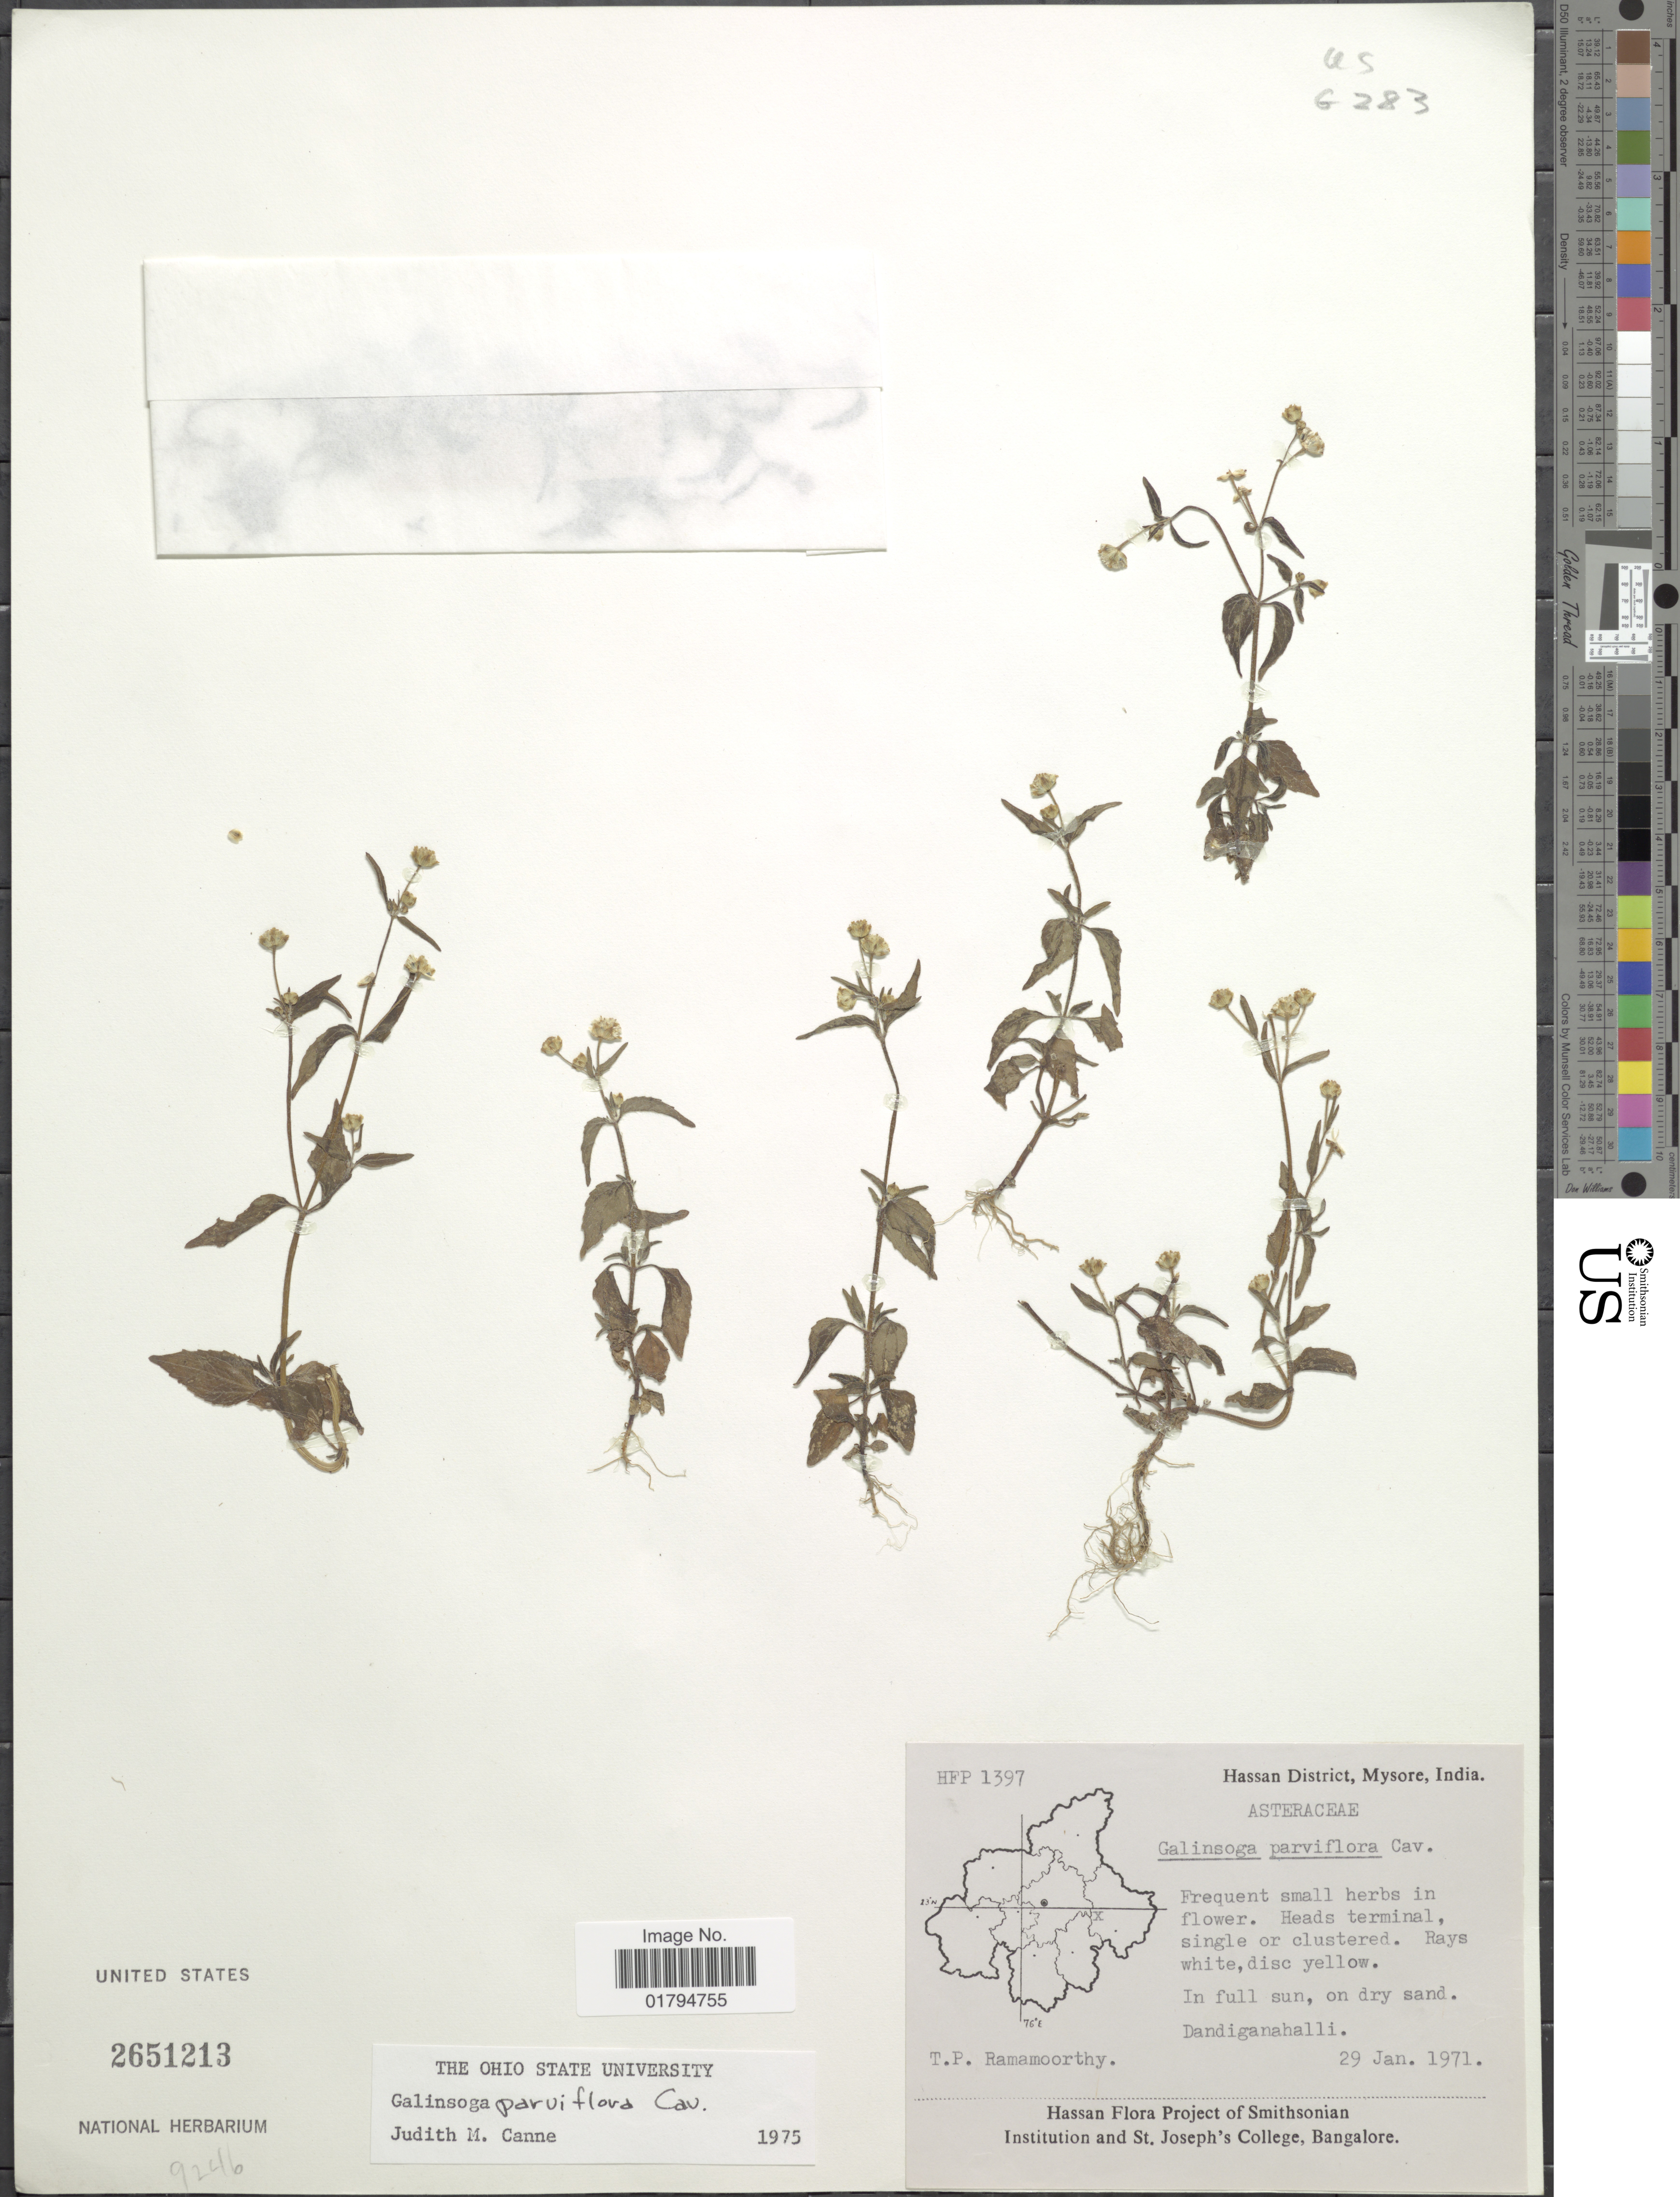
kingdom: Plantae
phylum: Tracheophyta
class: Magnoliopsida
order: Asterales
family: Asteraceae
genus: Galinsoga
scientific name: Galinsoga parviflora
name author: Cav.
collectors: T. P. Ramamoorthy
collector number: HFP 1397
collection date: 1971-01-29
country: India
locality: Hassan District, Mysore, Dandiganahalli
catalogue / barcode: US 2651213